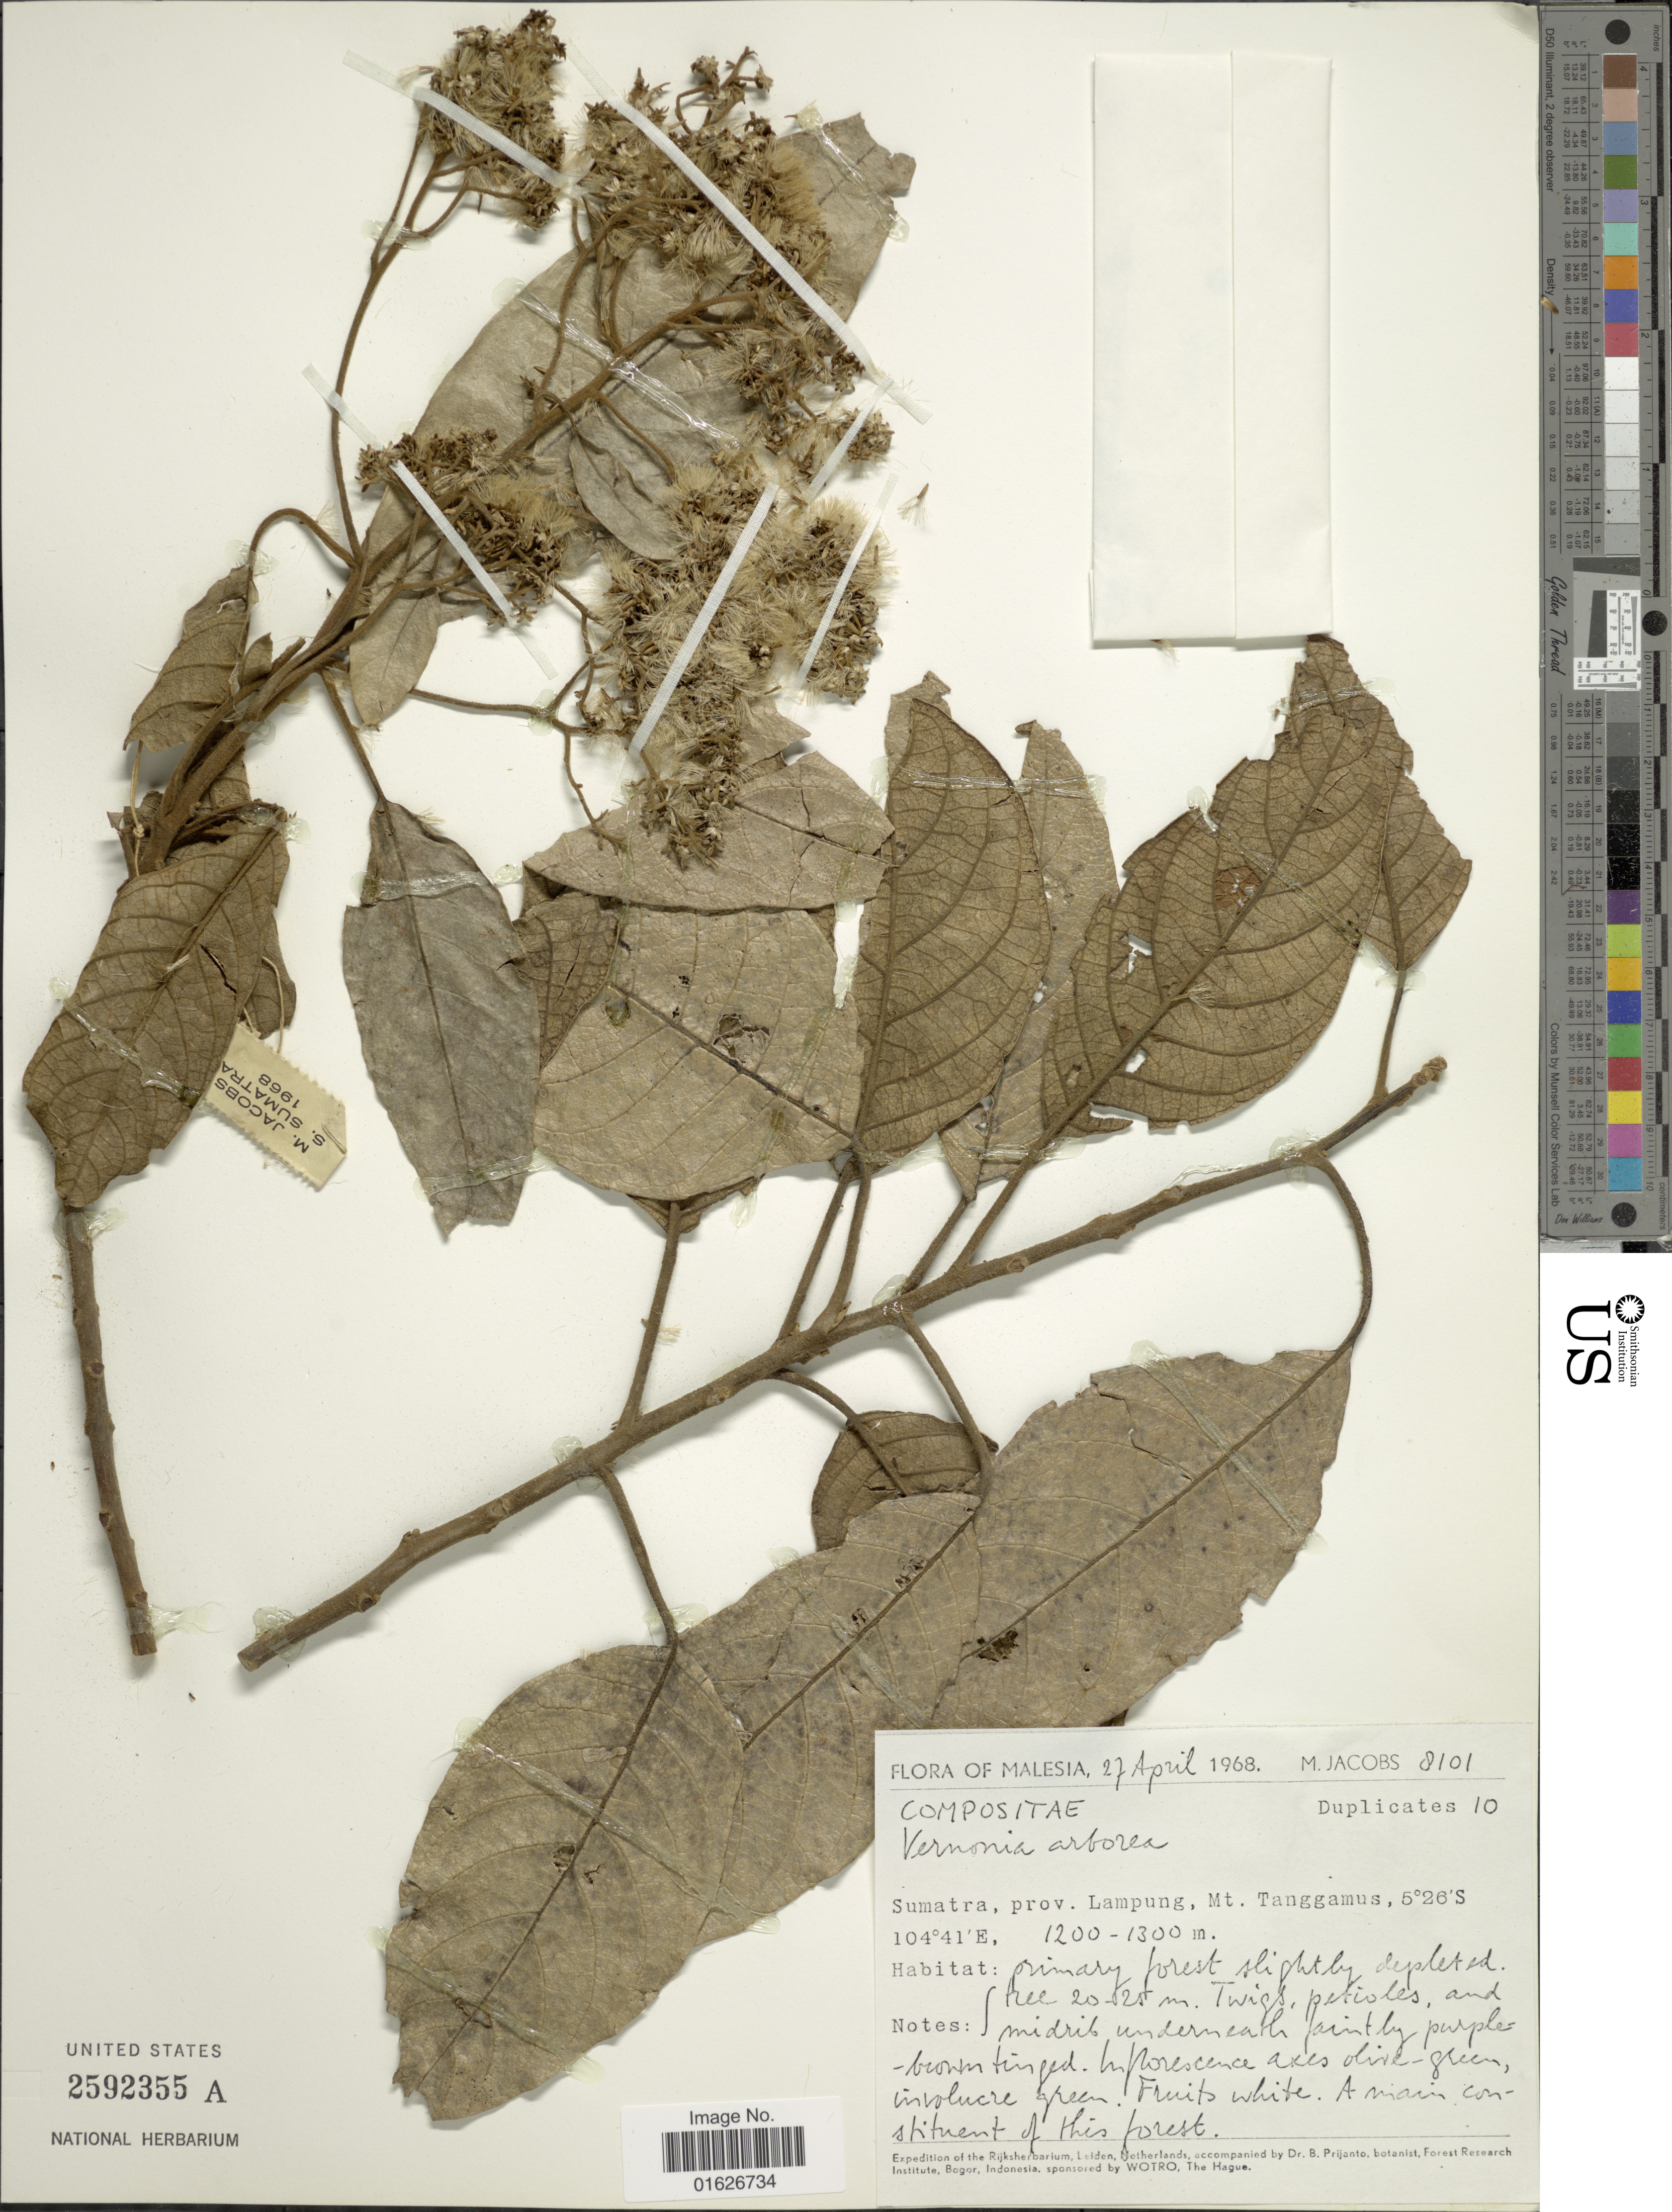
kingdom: Plantae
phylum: Tracheophyta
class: Magnoliopsida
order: Asterales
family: Asteraceae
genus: Strobocalyx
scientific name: Strobocalyx arborea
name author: (Buch.-Ham.) Sch. Bip.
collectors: M. Jacobs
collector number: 8101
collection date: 1968-04-27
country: Indonesia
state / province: Sumatra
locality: Prov. Lampung, Mt. Tanggamus.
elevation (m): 1200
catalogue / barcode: US 2592355A